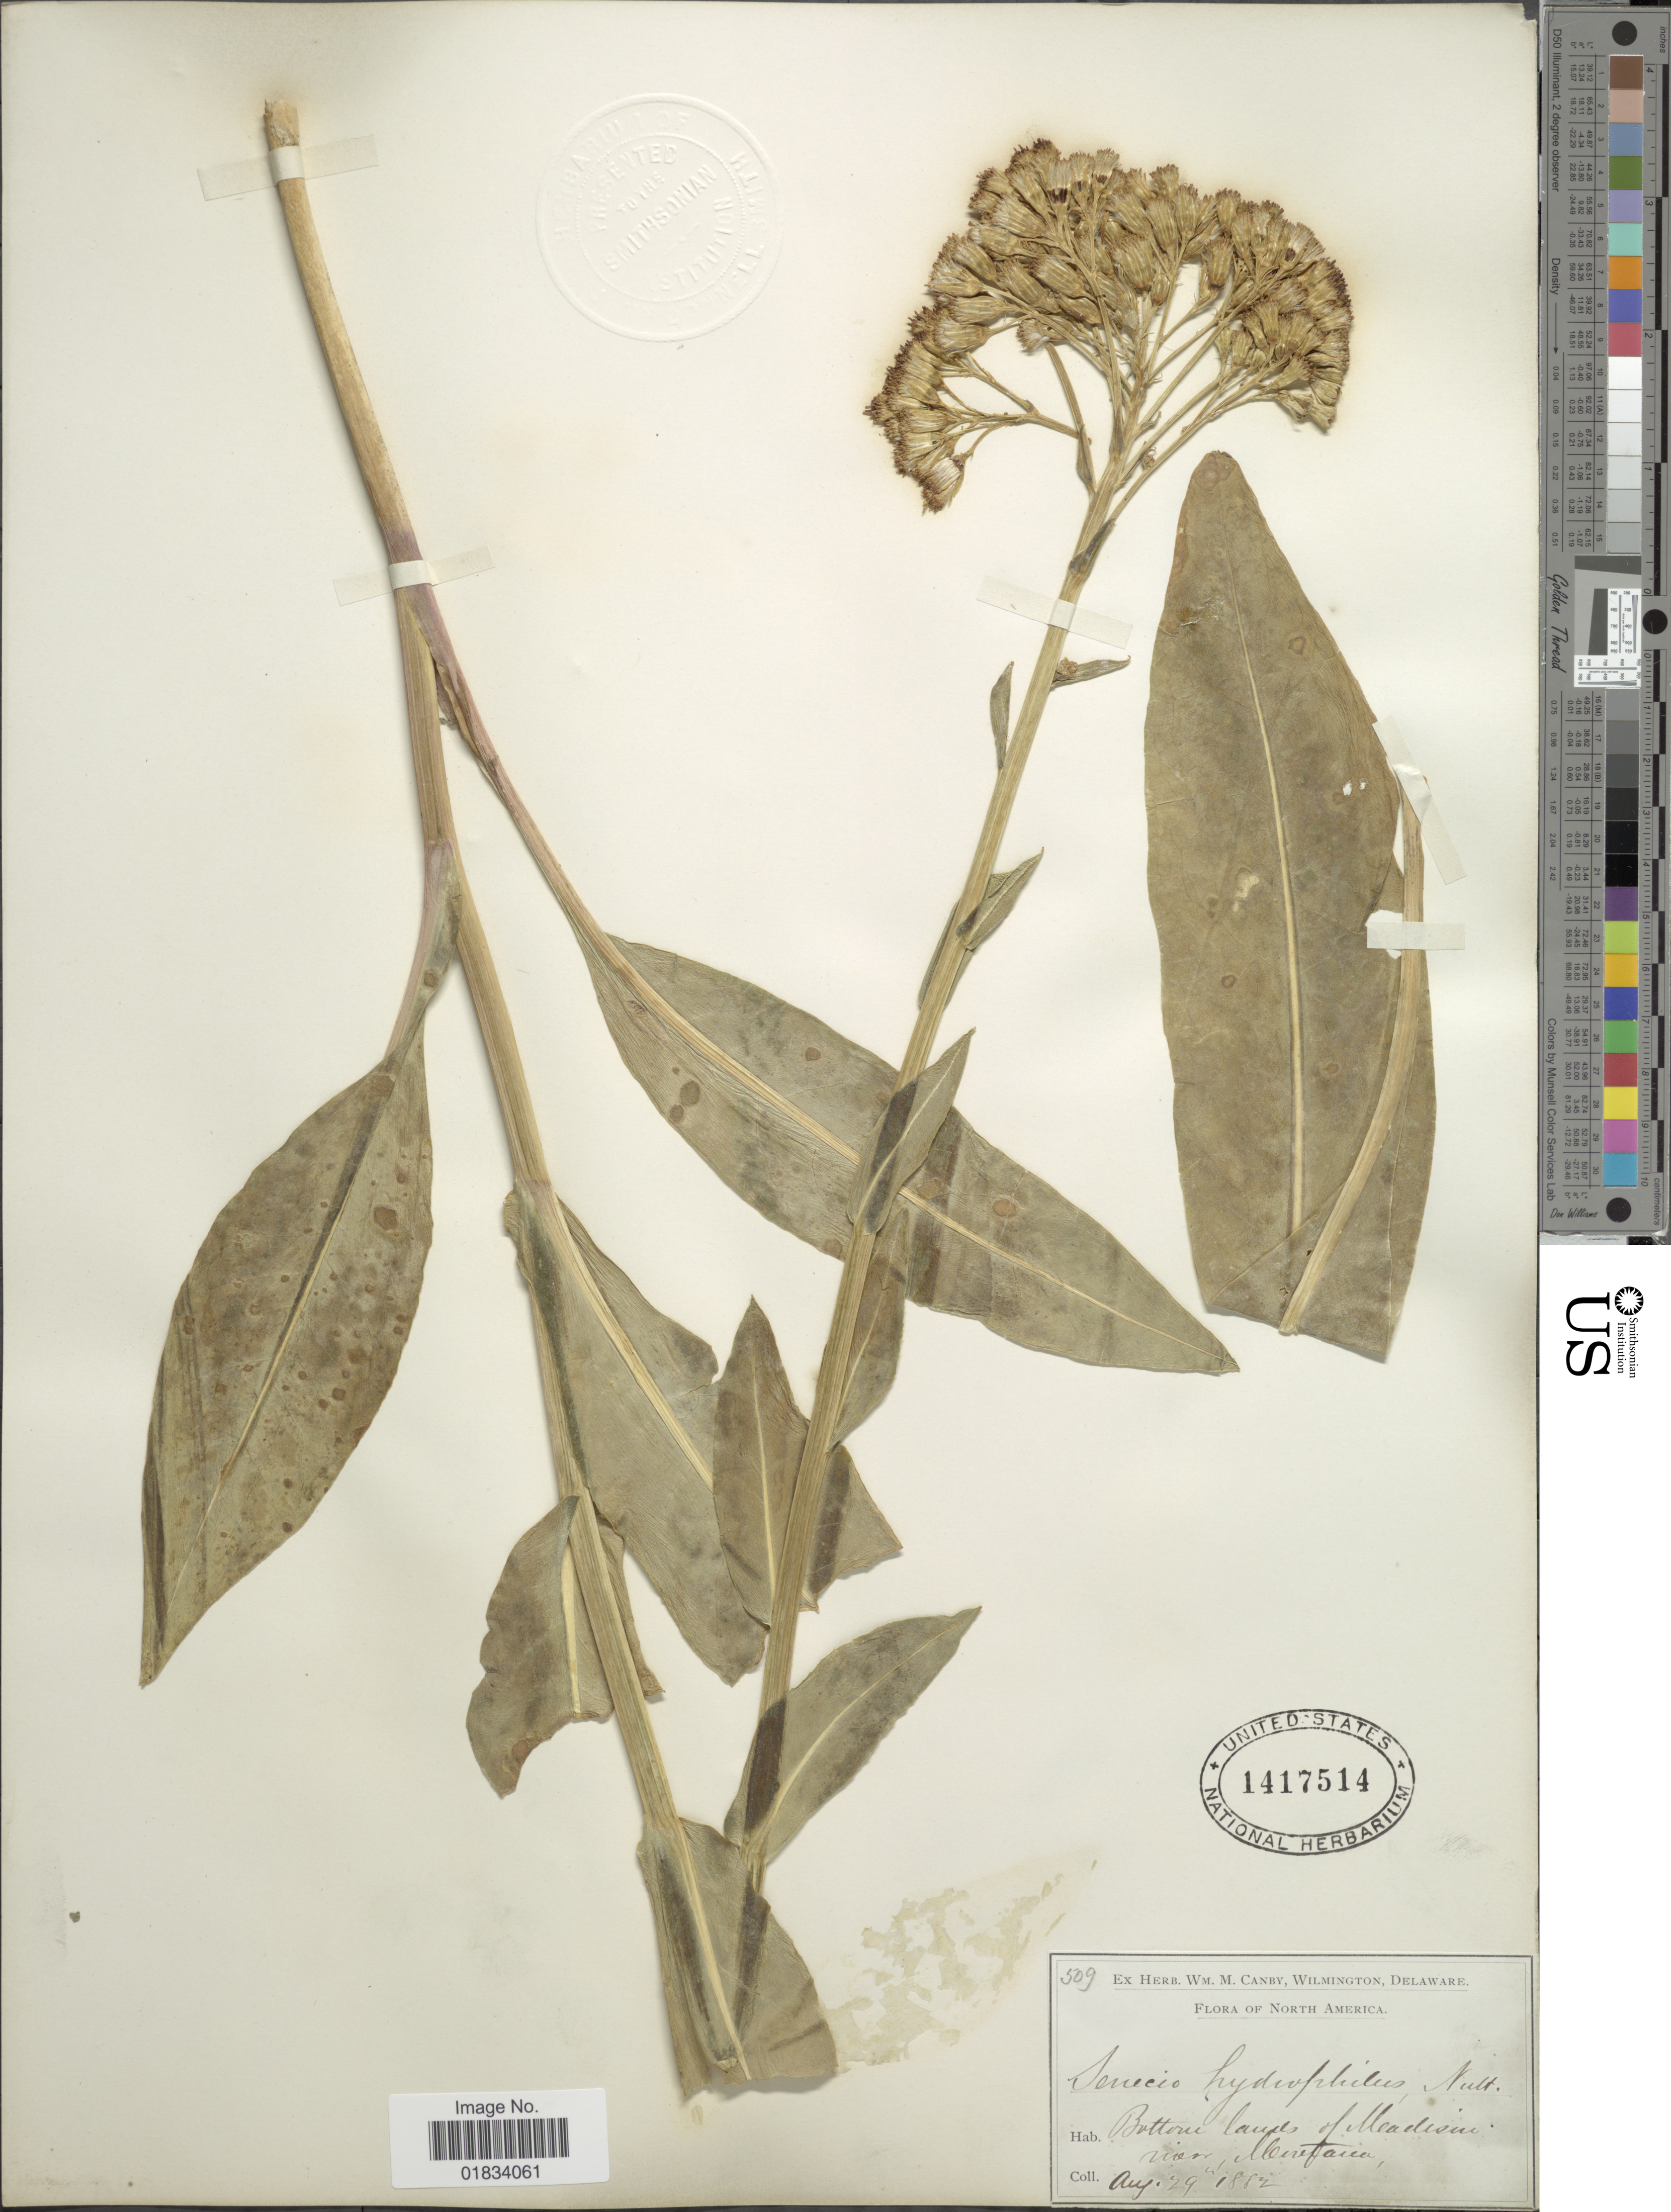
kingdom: Plantae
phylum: Tracheophyta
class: Magnoliopsida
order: Asterales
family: Asteraceae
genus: Senecio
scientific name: Senecio hydrophilus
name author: Nutt.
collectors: ex herb. W.M. Canby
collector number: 509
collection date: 1882-08-29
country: United States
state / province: Montana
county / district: Gallatin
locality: Bottom lane of Madison river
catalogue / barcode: US 1417514